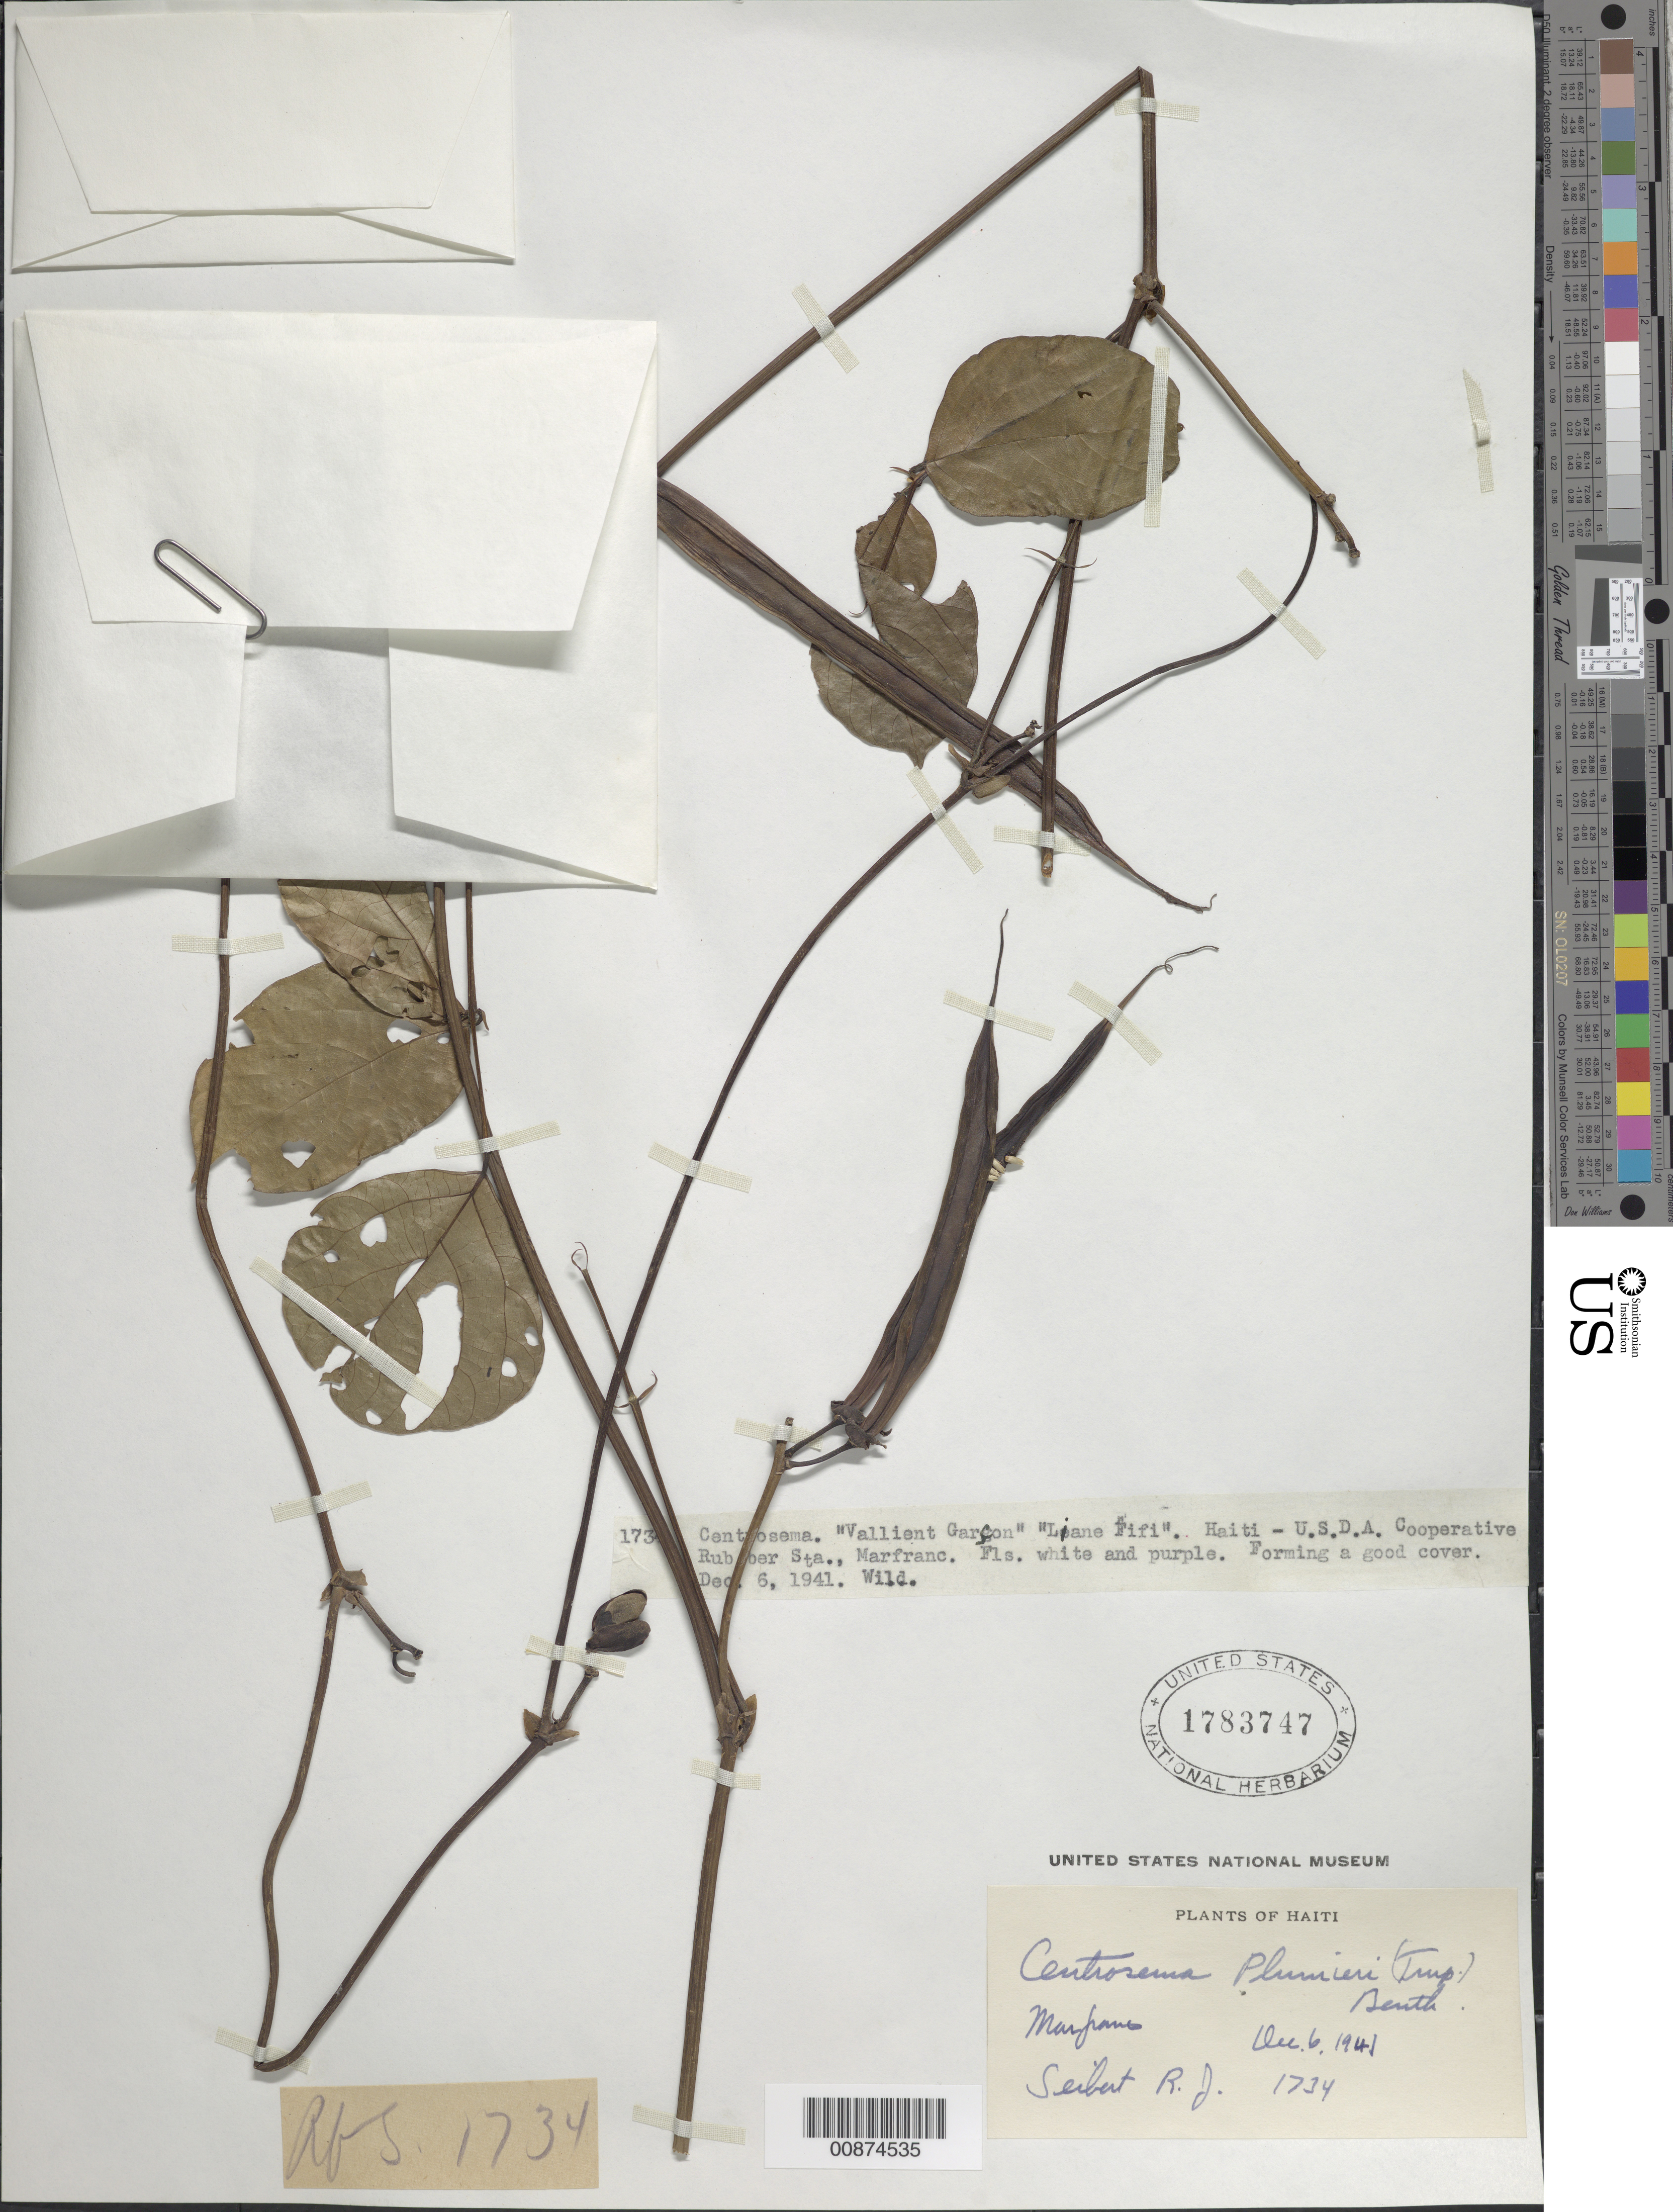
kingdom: Plantae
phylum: Tracheophyta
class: Magnoliopsida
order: Fabales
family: Fabaceae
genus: Centrosema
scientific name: Centrosema plumieri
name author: (Turpin ex Pers.) Benth.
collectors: R. J. Seibert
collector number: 1734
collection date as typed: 06 Dec 1941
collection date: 1941-12-06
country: Haiti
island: Hispaniola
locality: U.S.D.A. Cooperative Rubber Sta., Marfranc.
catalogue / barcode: US 1783747